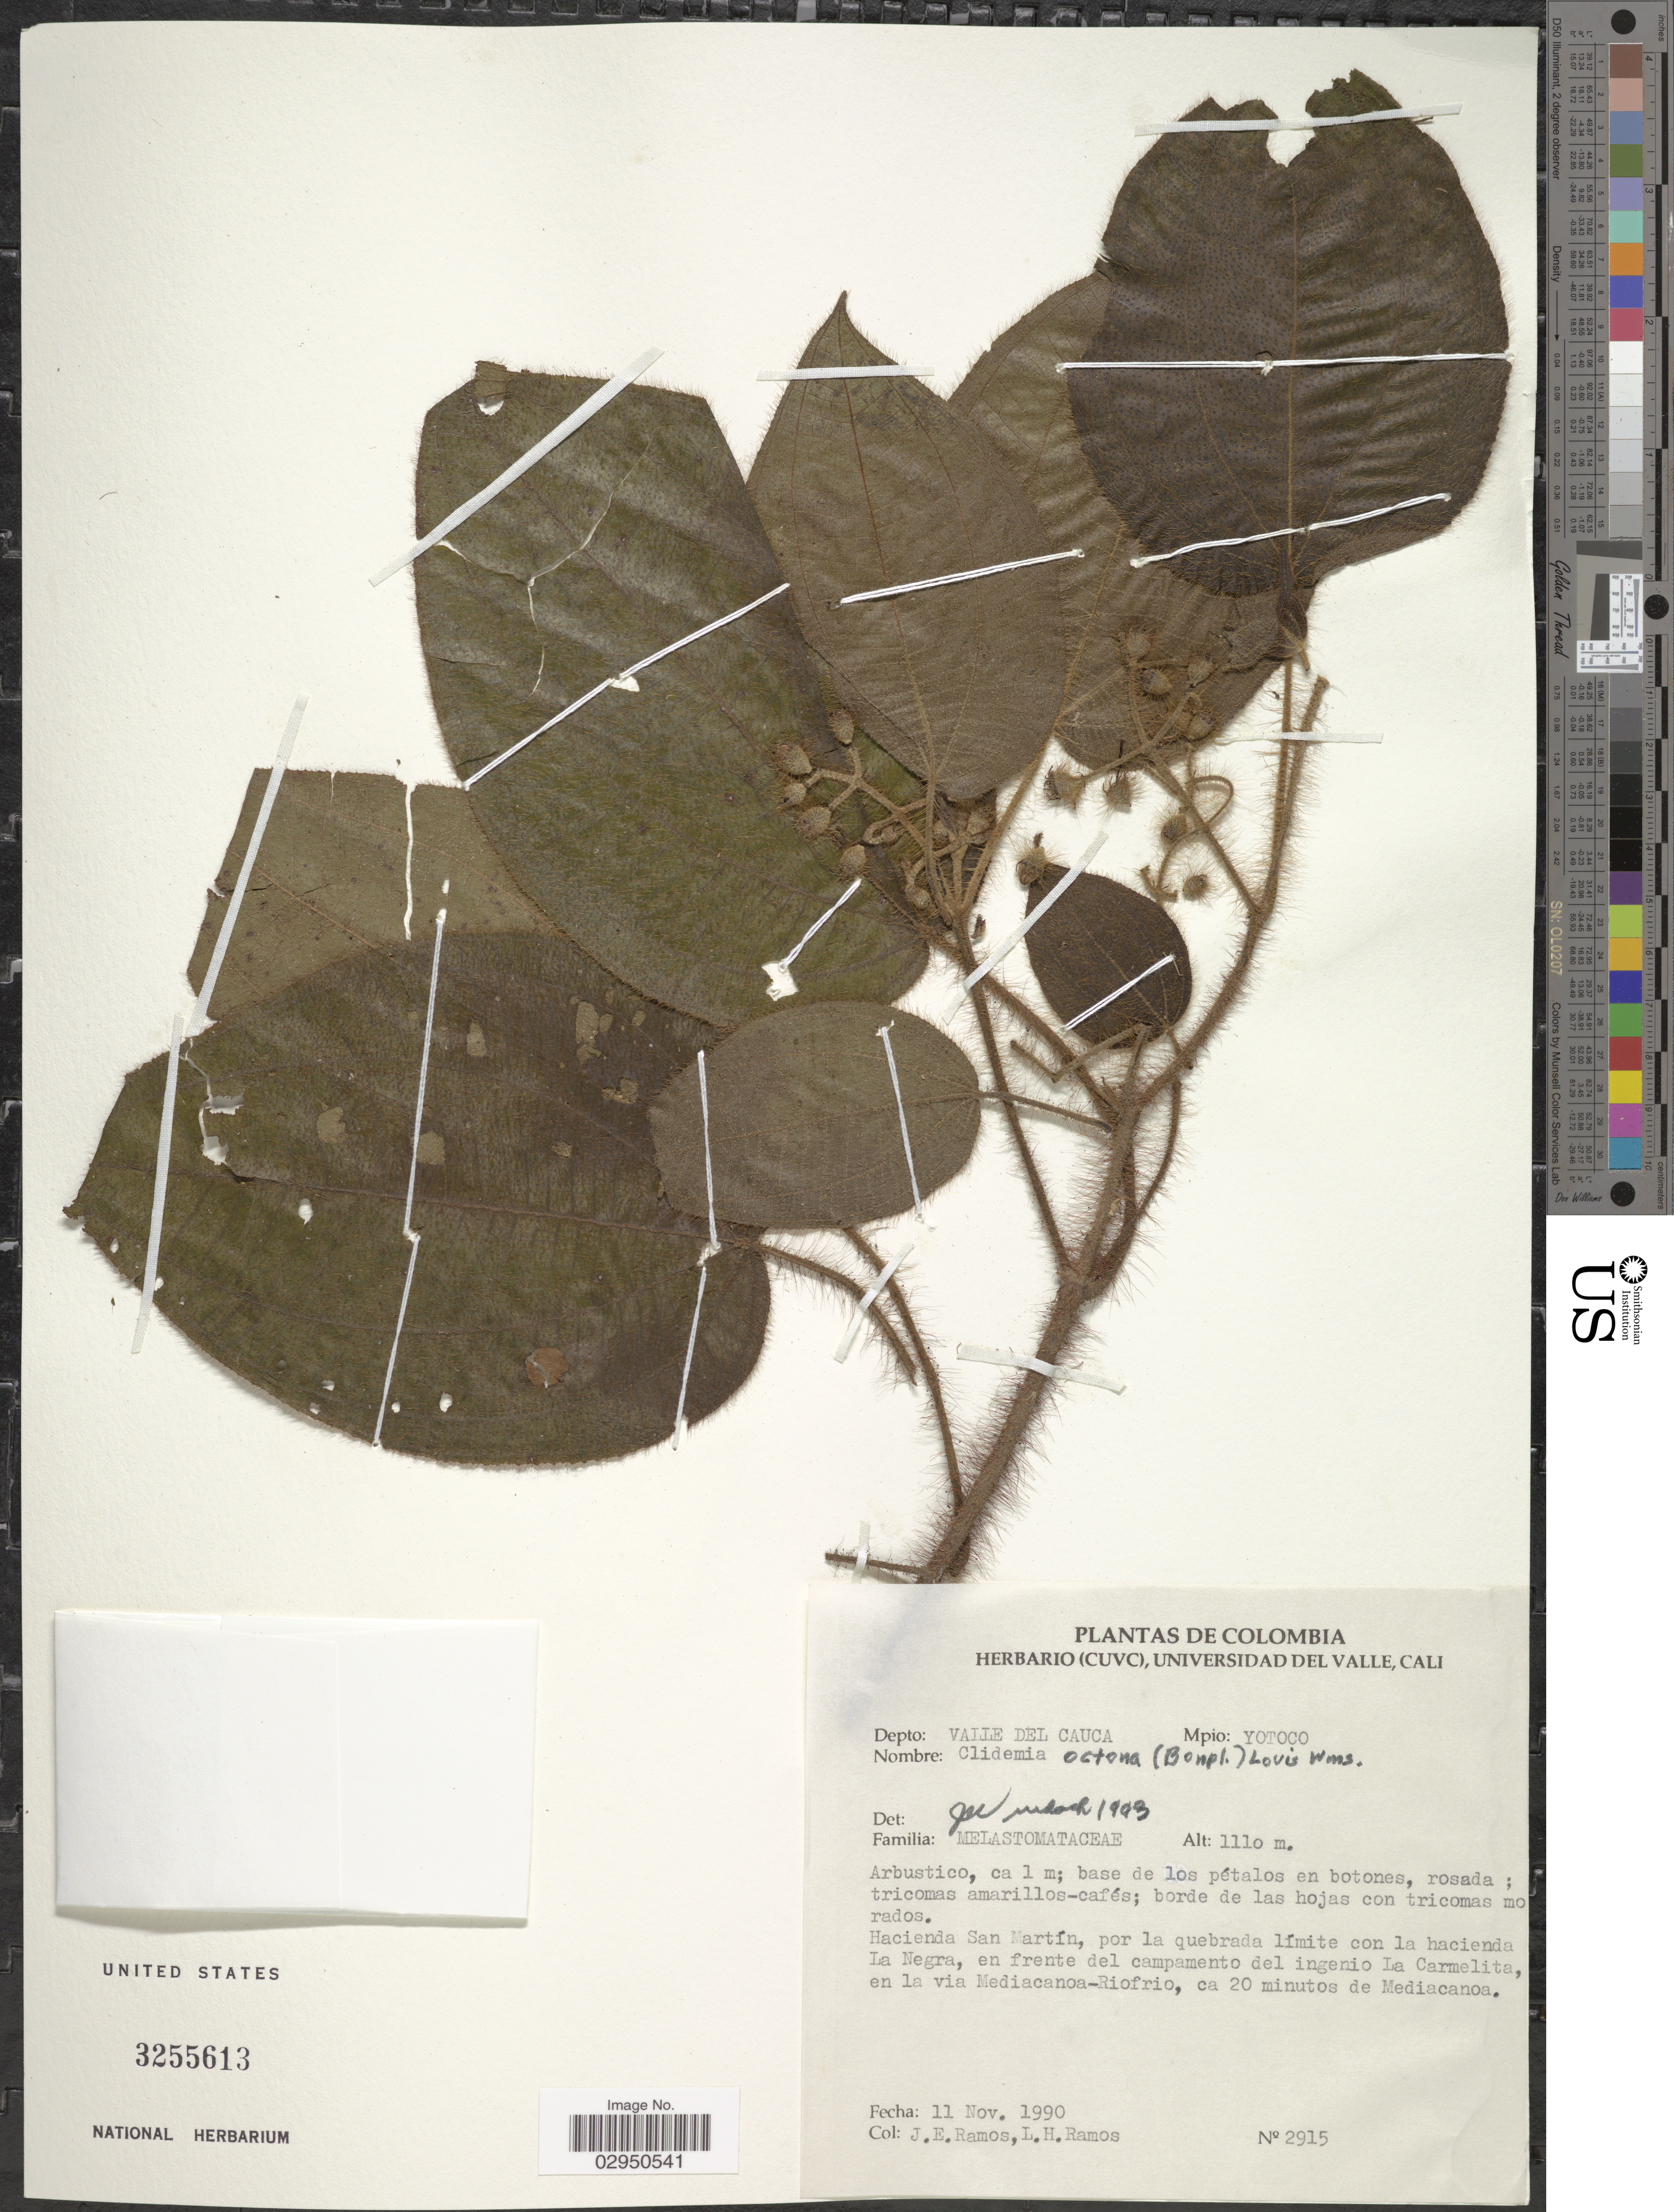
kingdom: Plantae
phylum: Tracheophyta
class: Magnoliopsida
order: Myrtales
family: Melastomataceae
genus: Clidemia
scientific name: Clidemia octona subsp. octona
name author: (Bonpl.) L.O. Williams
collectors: J. E. Ramos & L. Ramos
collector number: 2915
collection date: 1990-11-11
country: Colombia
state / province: Valle del Cauca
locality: Depto: Valle del Cauca. Mpio: Yotoco. Hacienda San Martín, por la quebrada límite con la hacienda La Negra, en frente del campamento del ingenio La Carmelita, en la via Mediacanoa-Riofrio, ca 20 minutos de Mediacanoa.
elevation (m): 1110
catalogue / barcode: US 3255613